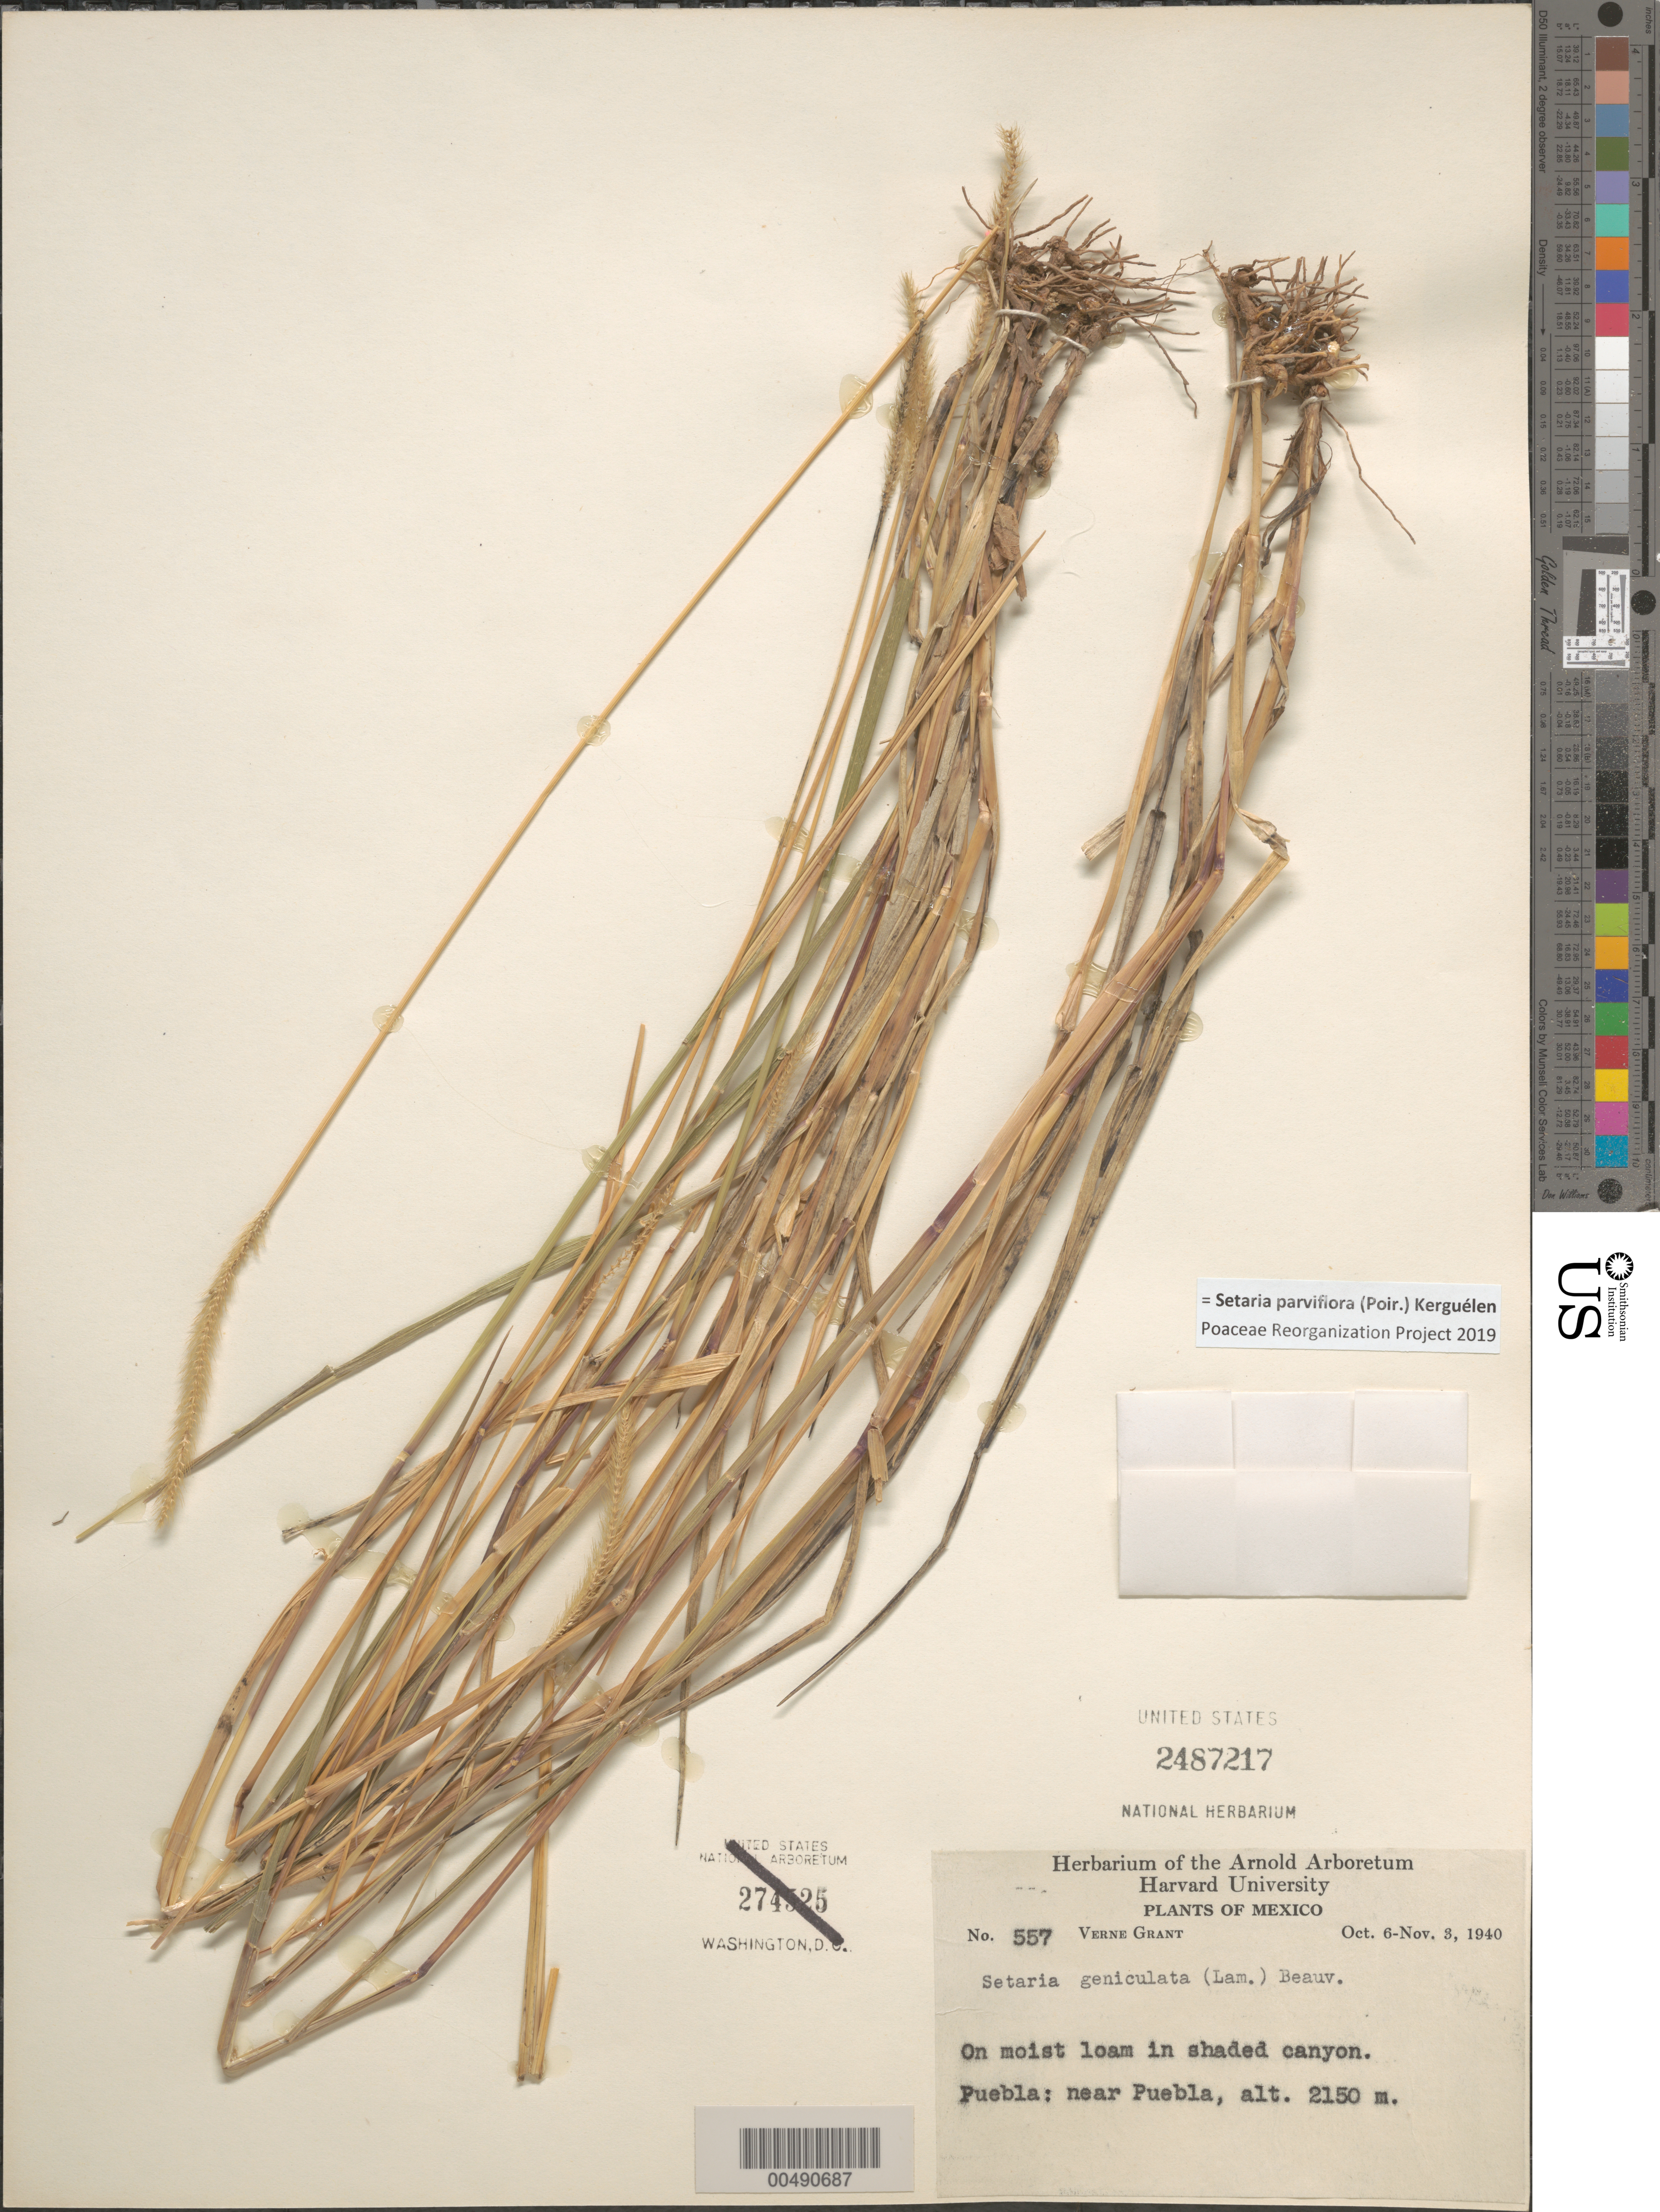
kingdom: Plantae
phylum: Tracheophyta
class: Liliopsida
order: Poales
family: Poaceae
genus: Setaria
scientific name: Setaria parviflora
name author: (Poir.) Kerguélen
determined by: Poaceae Reorganization Project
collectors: V. Grant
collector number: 557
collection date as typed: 6 Oct 1940 to 3 Nov 1940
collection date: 1940-10-06/1940-11-03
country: Mexico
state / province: Puebla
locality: Near Puebla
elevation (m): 2150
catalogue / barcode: US 2487217